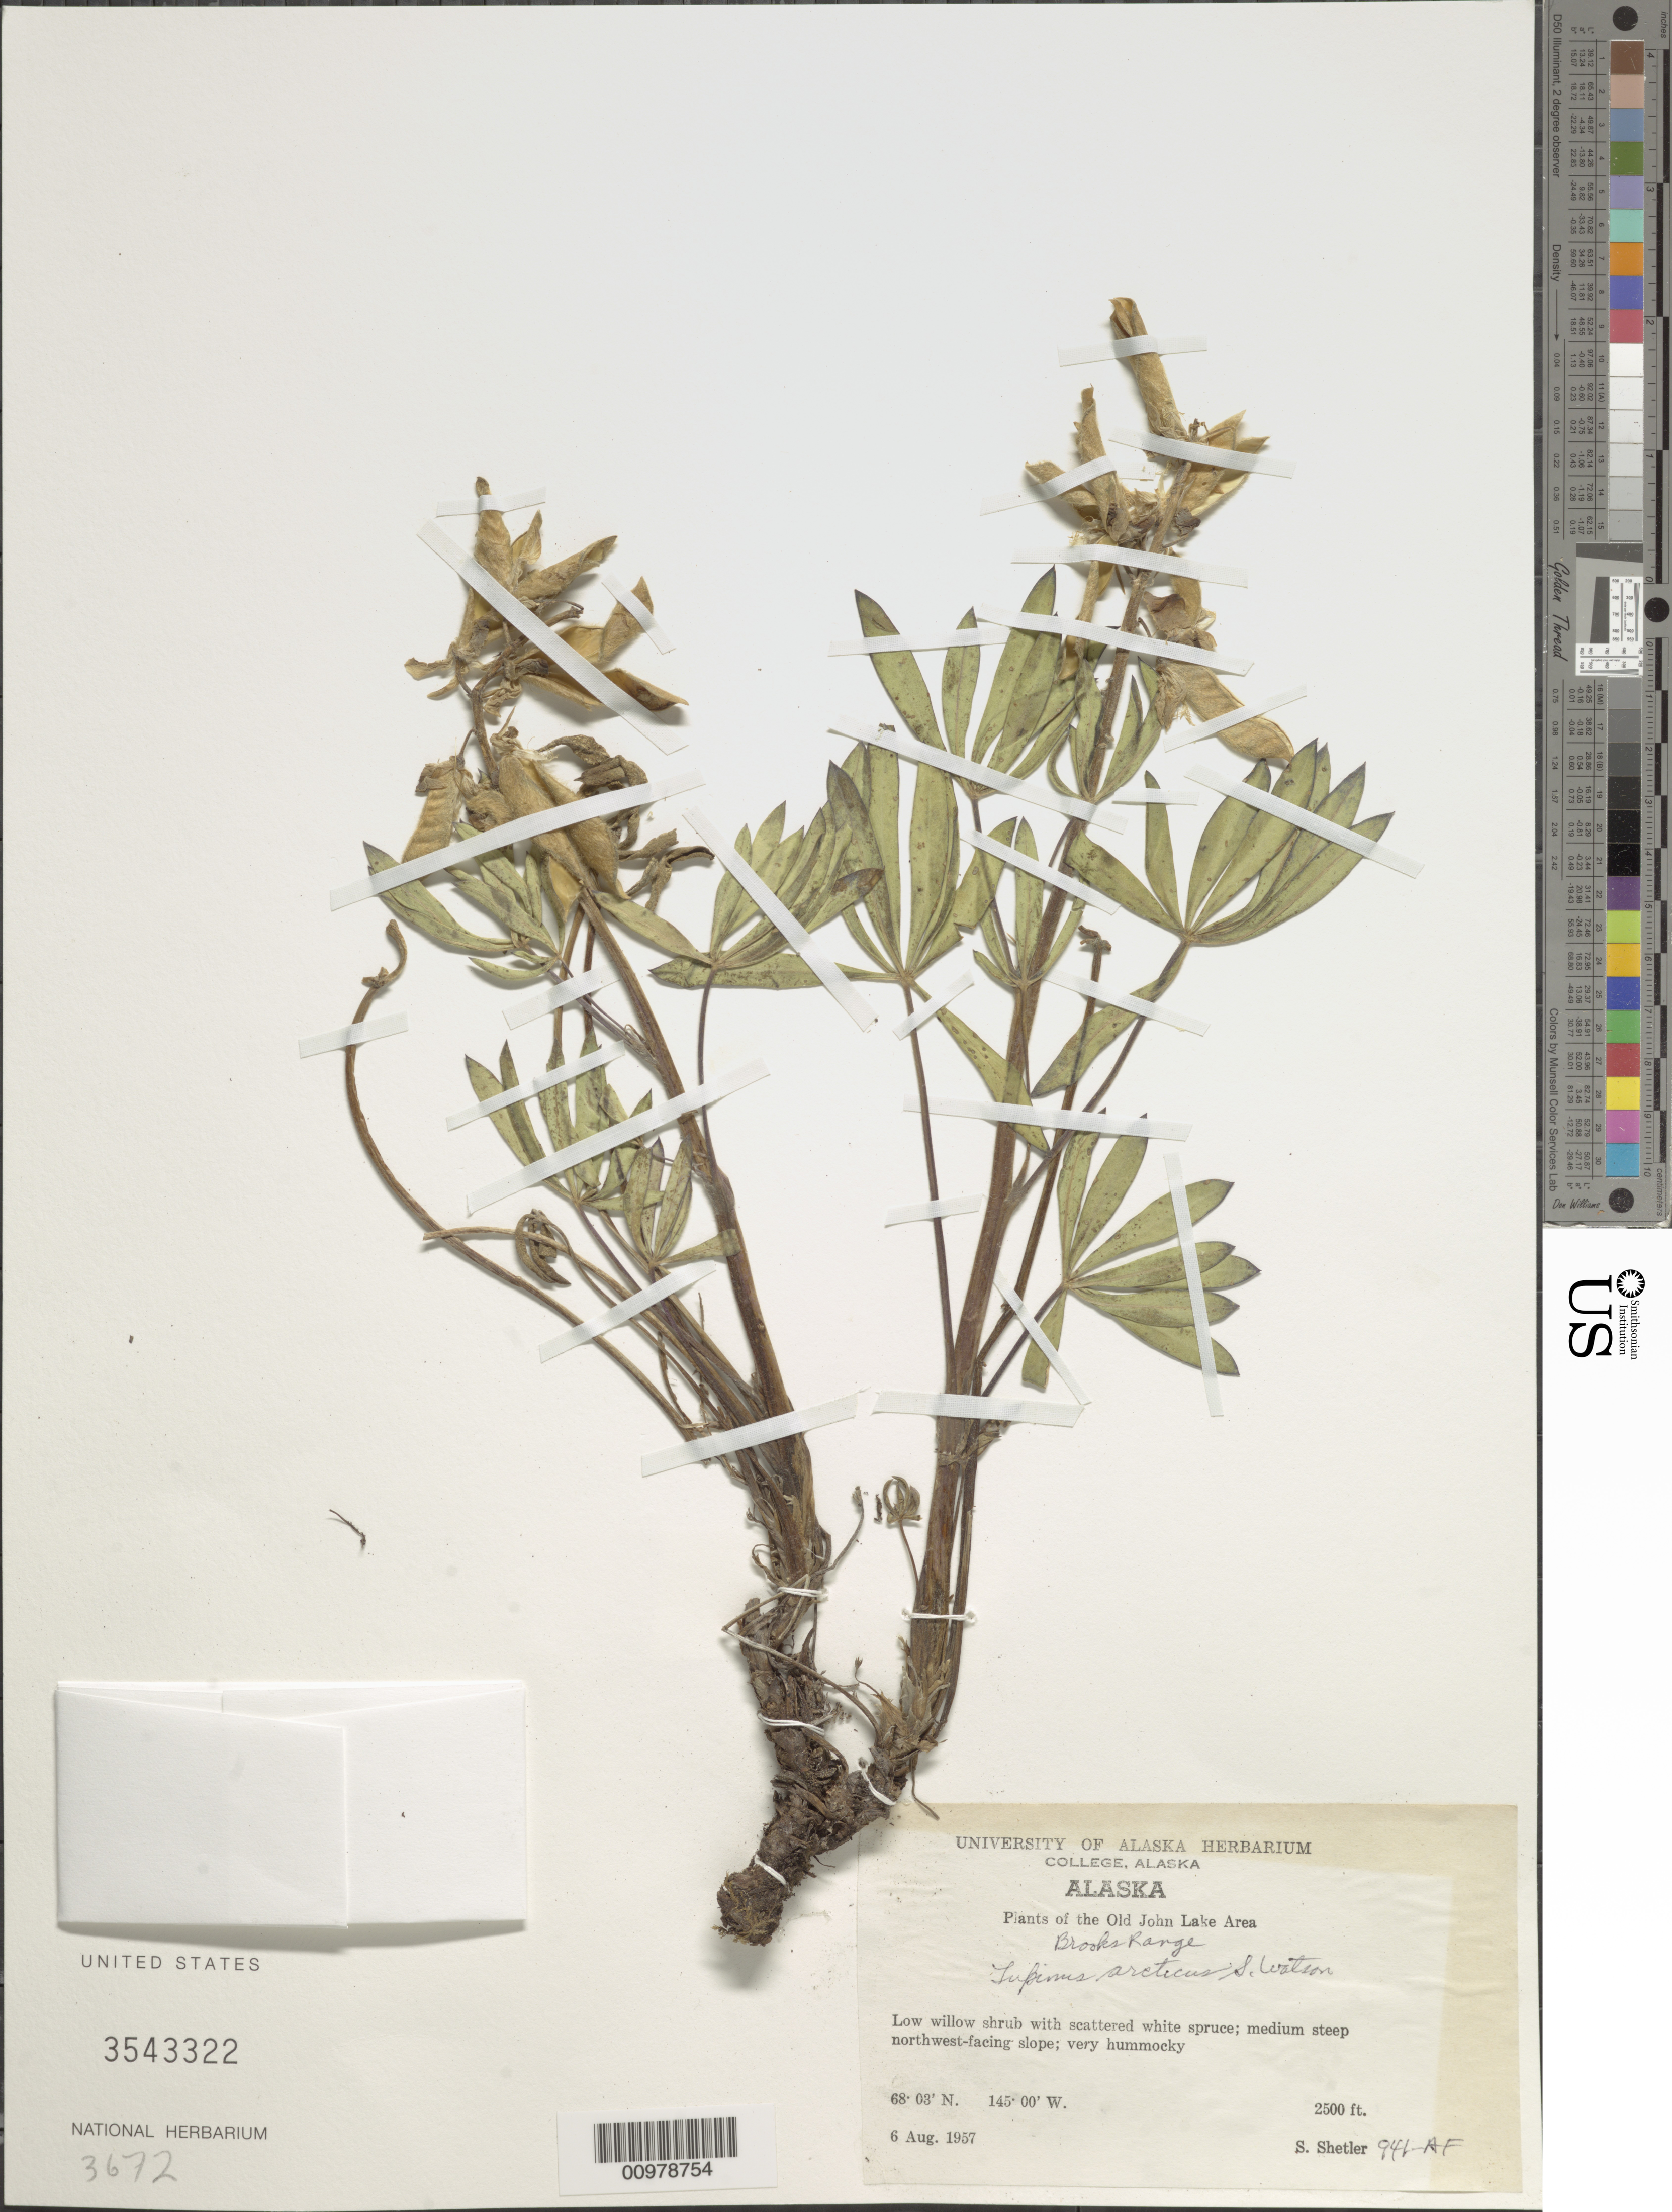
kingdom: Plantae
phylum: Tracheophyta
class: Magnoliopsida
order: Fabales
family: Fabaceae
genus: Lupinus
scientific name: Lupinus arcticus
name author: S. Watson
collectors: S. Shetler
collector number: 941-AF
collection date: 1957-08-06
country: United States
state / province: Alaska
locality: Old John Lake Area. Brooks Range.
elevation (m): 762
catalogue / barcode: US 3543322